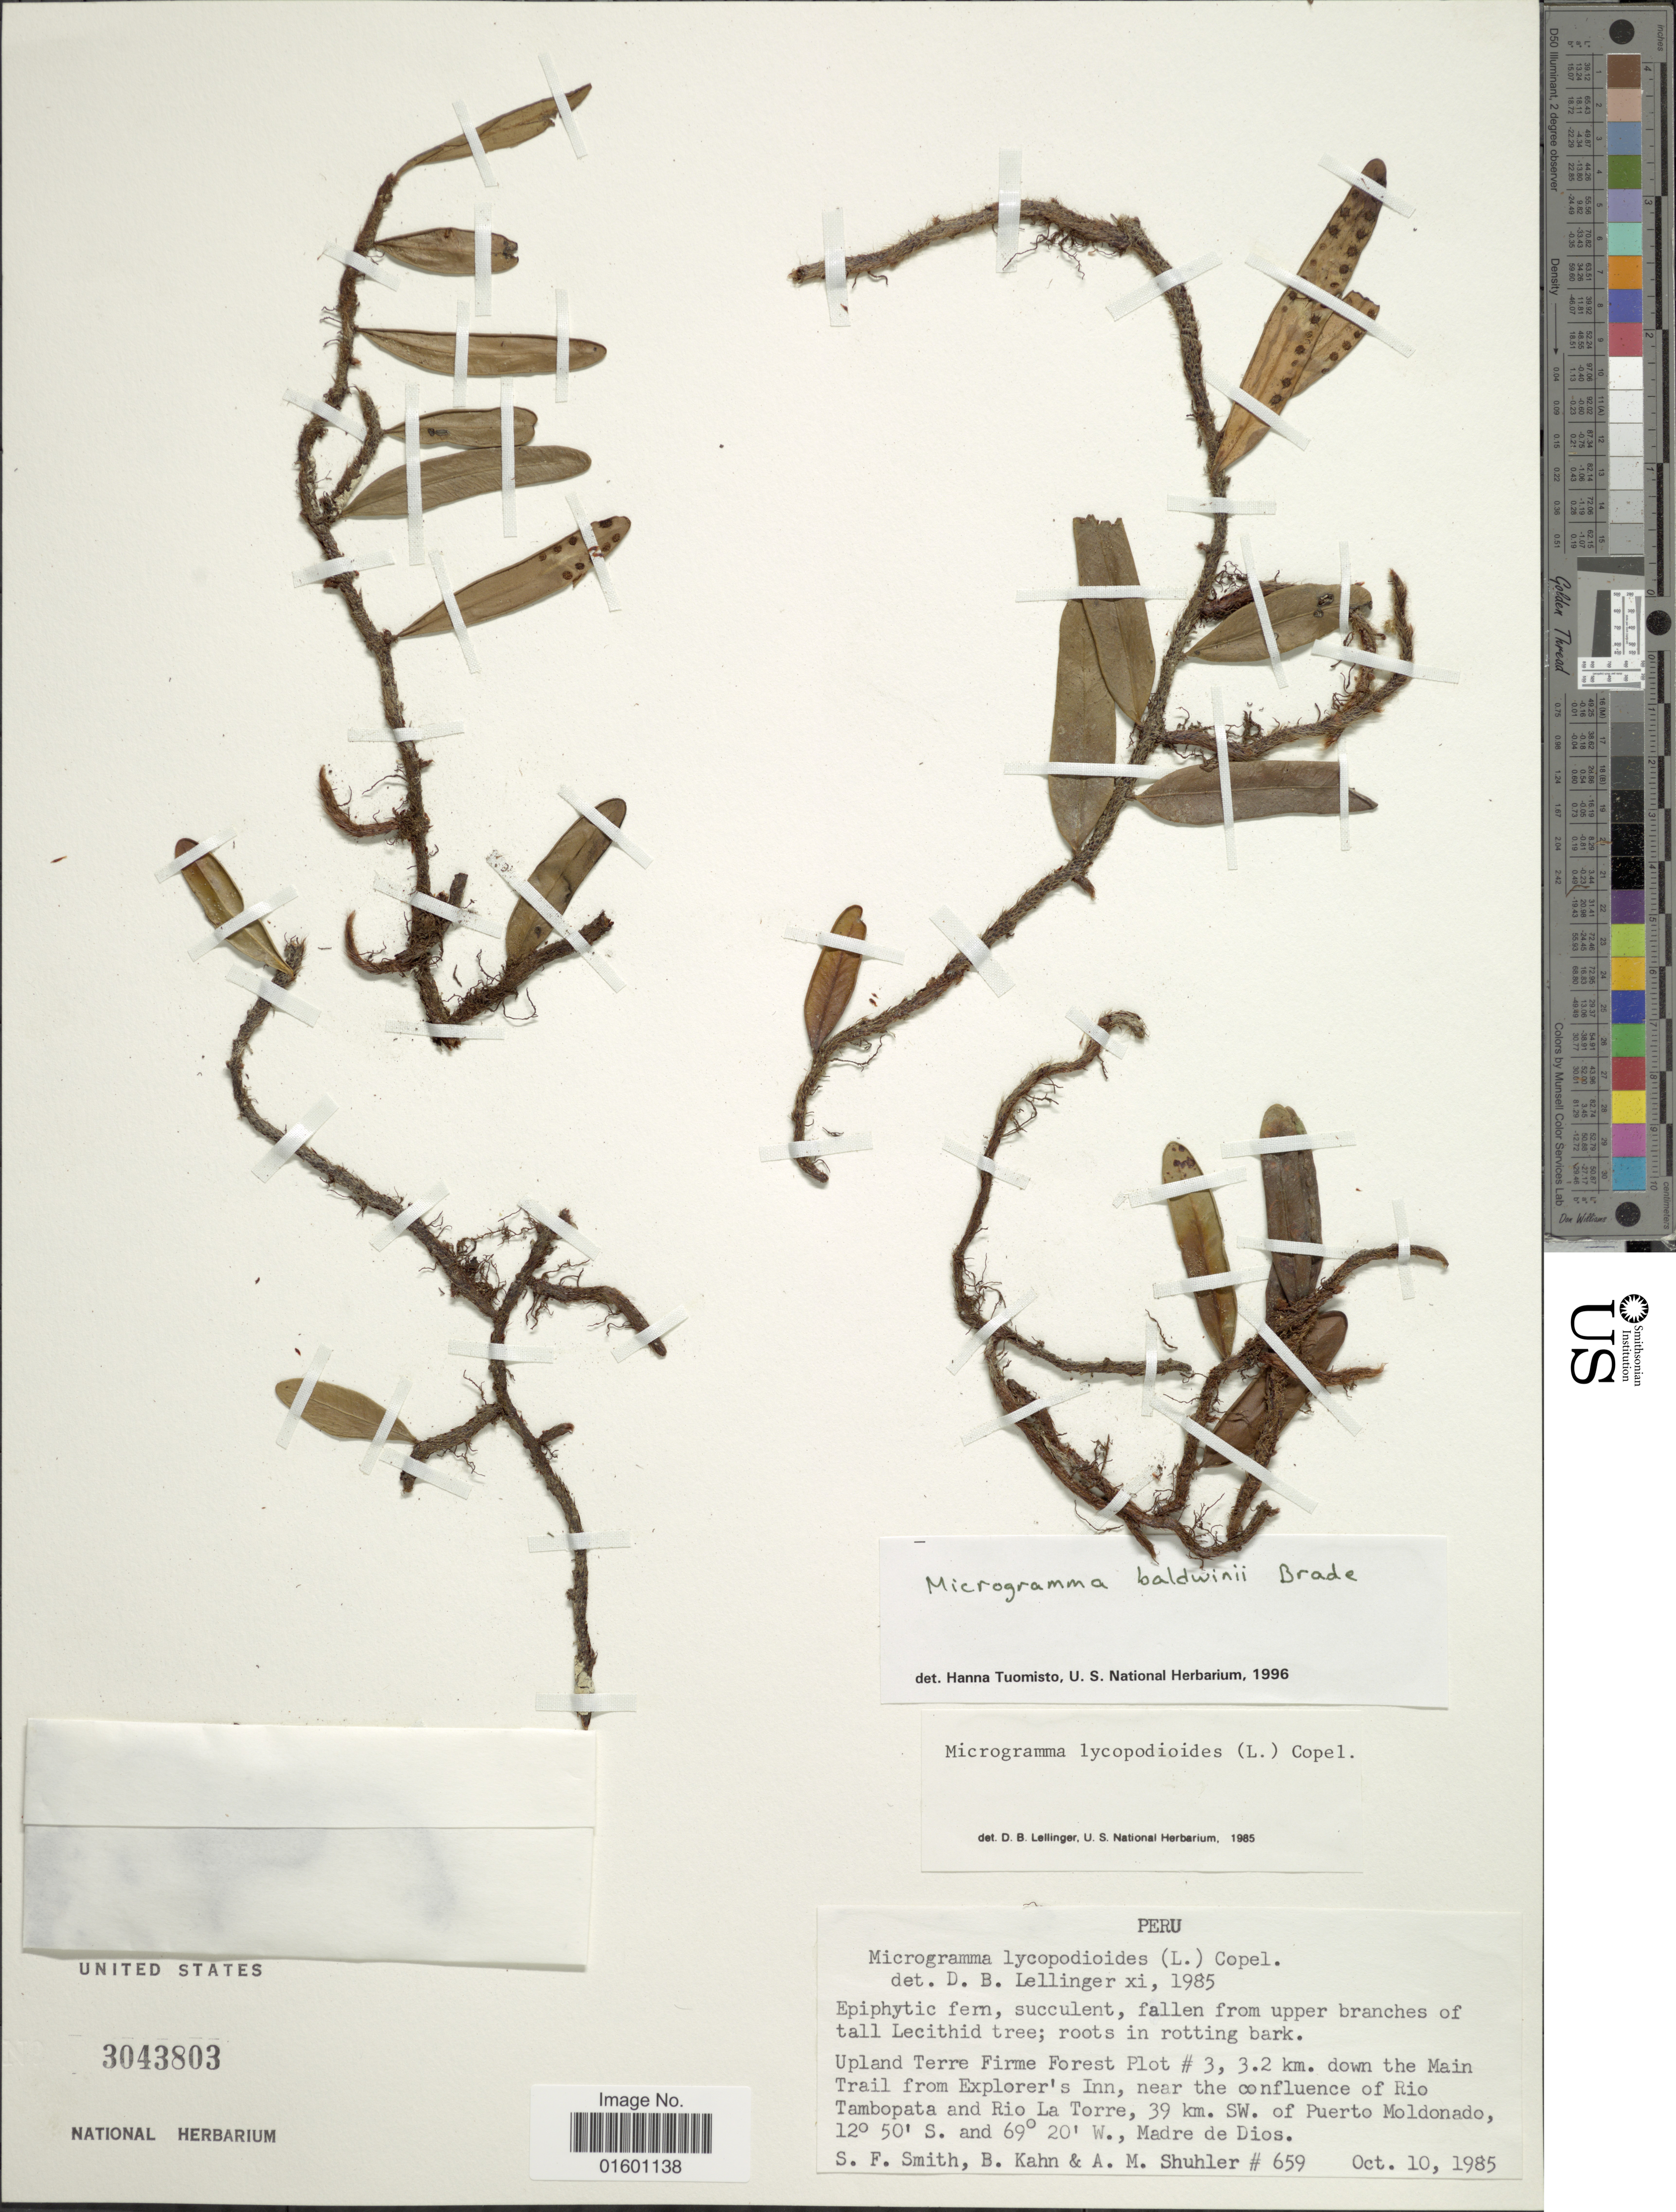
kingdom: Plantae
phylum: Tracheophyta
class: Polypodiopsida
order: Polypodiales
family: Polypodiaceae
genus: Microgramma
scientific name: Microgramma baldwinii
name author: Brade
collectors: S.F. Smith, B. Kahn & A. Shuhler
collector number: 659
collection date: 1985-10-10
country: Peru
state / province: Madre de Dios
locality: Upland Terre Firme Forest Plot # 3. 3.2 km. down the Main Trail from Explorer's Inn, near the confluence of Rio Tambopata and Rio La Torre, 39 km. SW. of Puerto Moldonado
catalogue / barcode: US 3043803